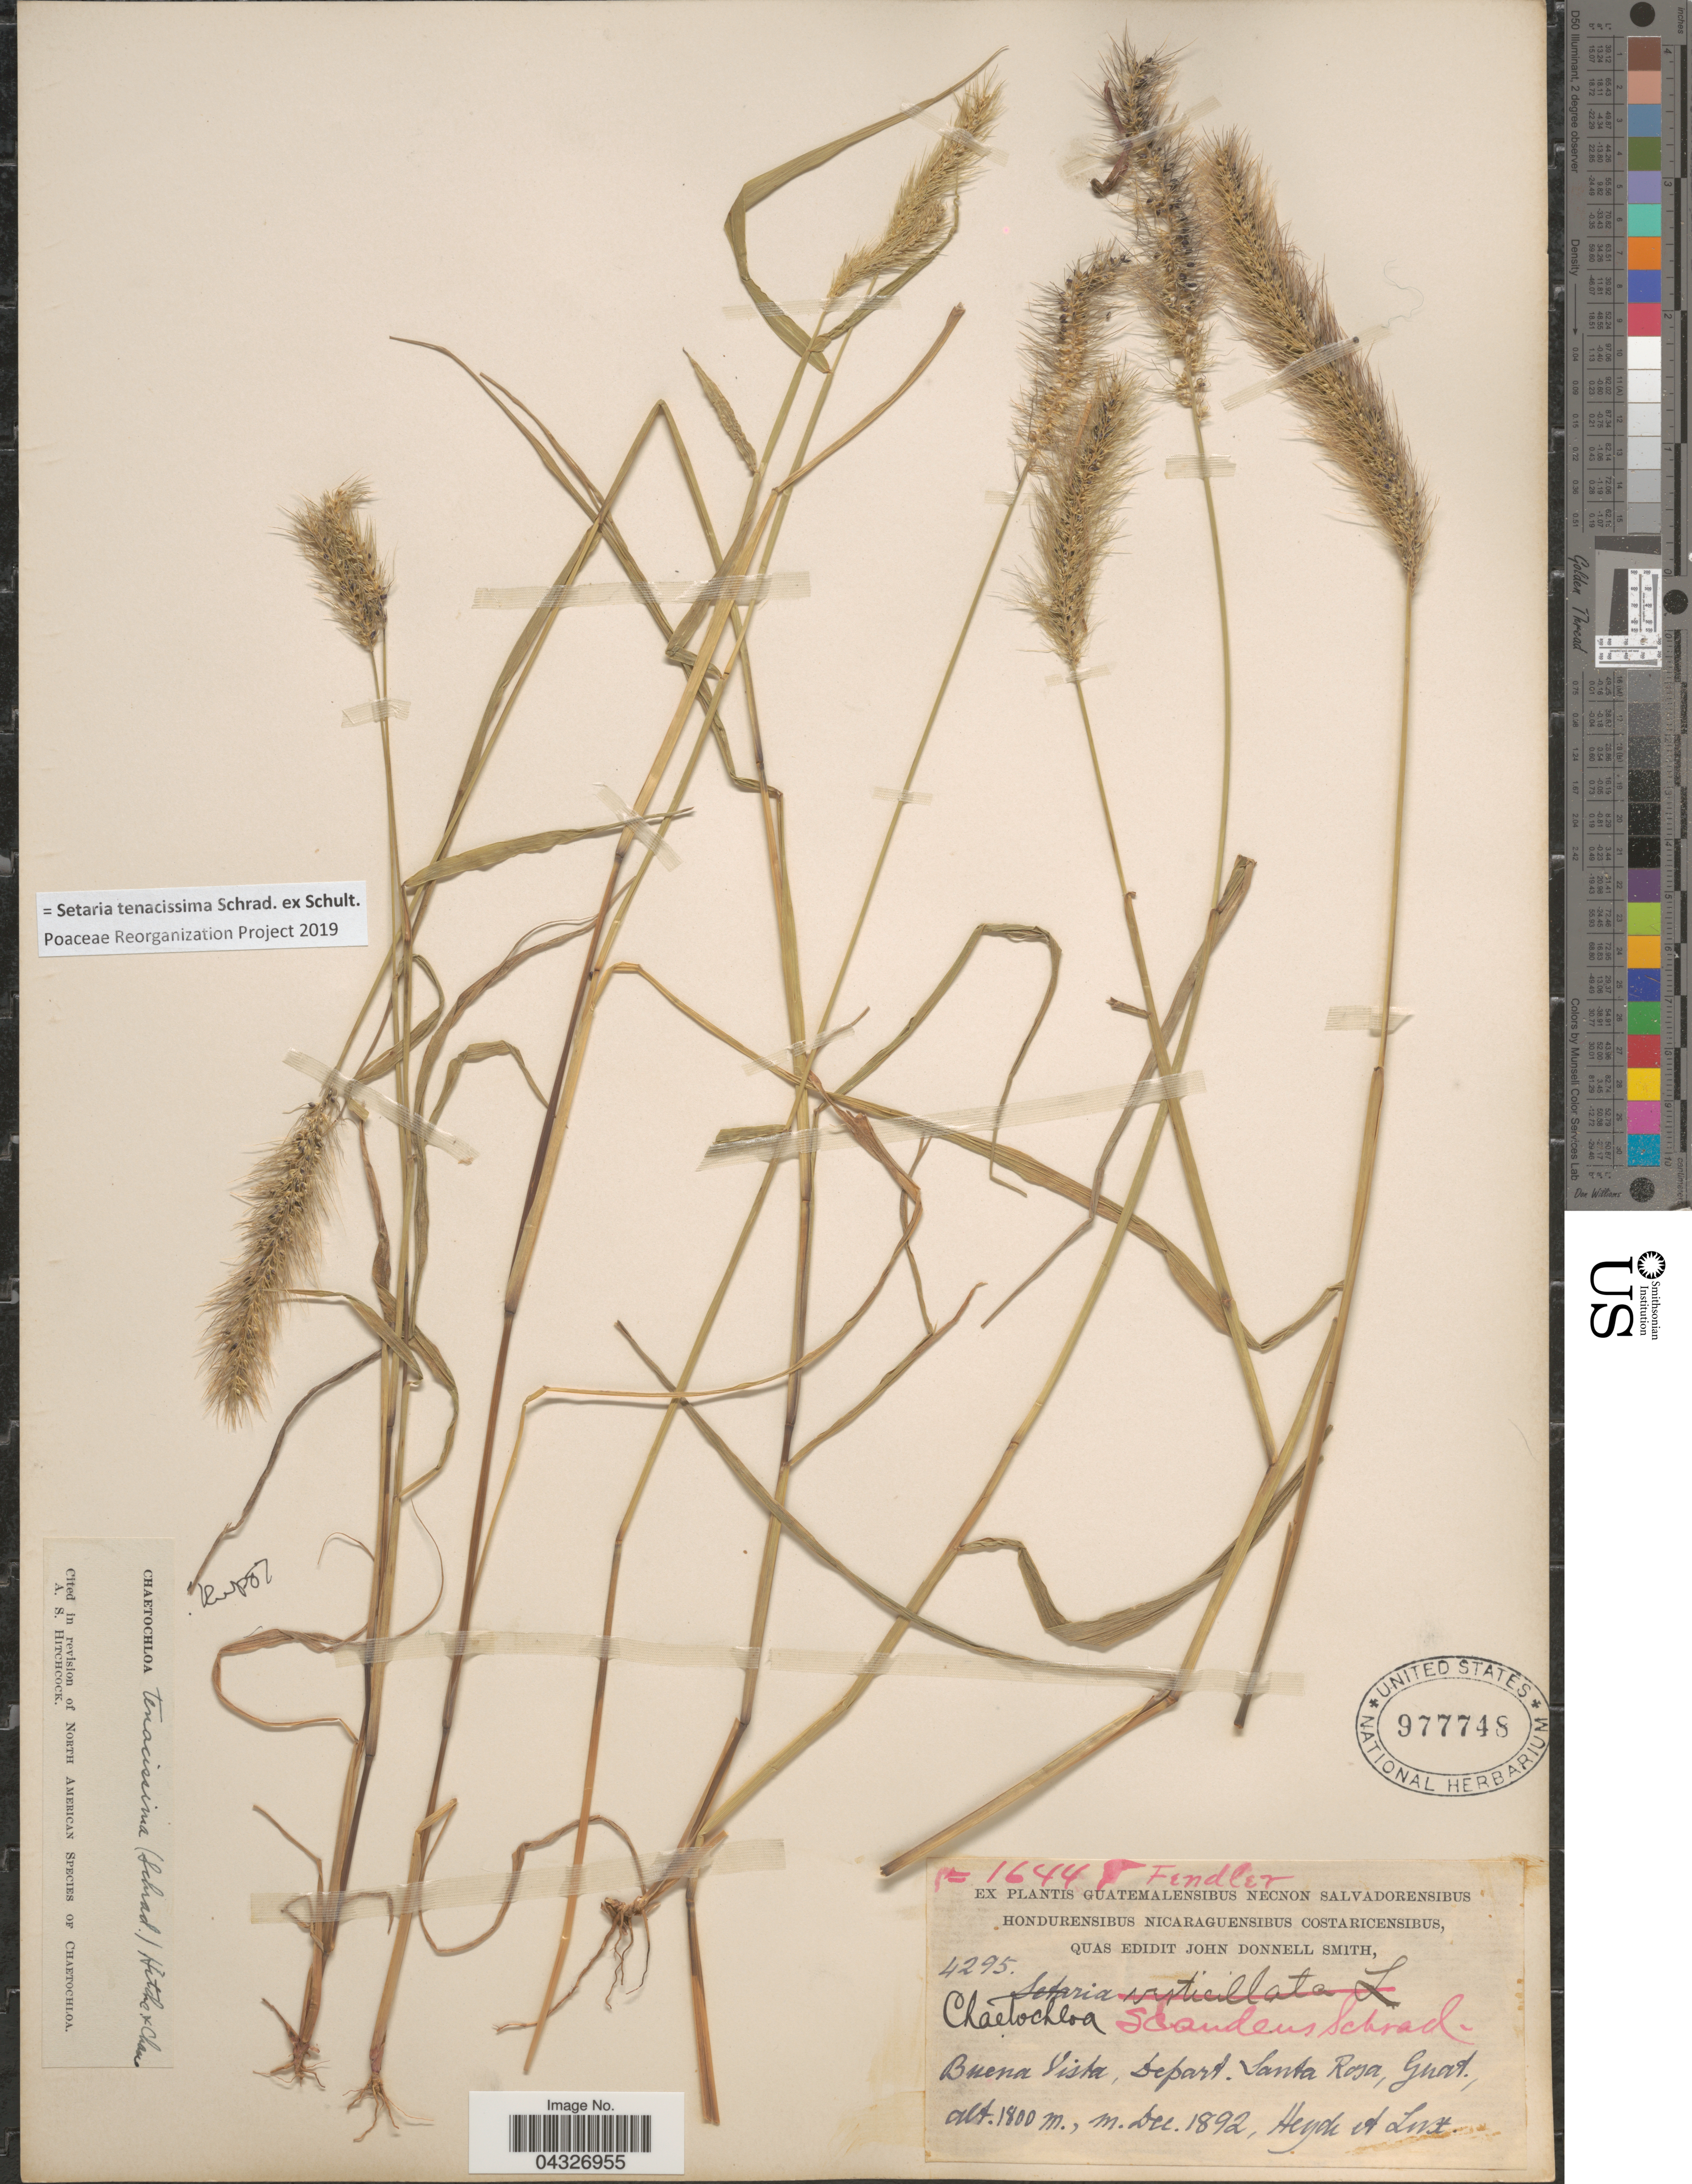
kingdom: Plantae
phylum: Tracheophyta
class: Liliopsida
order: Poales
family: Poaceae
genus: Setaria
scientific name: Setaria tenacissima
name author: Schrad. ex Schult.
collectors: Heyde & Lux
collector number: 4295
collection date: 1892-12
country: Guatemala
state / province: Santa Rosa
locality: Buena Vista, Depart. Santa Rosa.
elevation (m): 1800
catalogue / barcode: US 977748